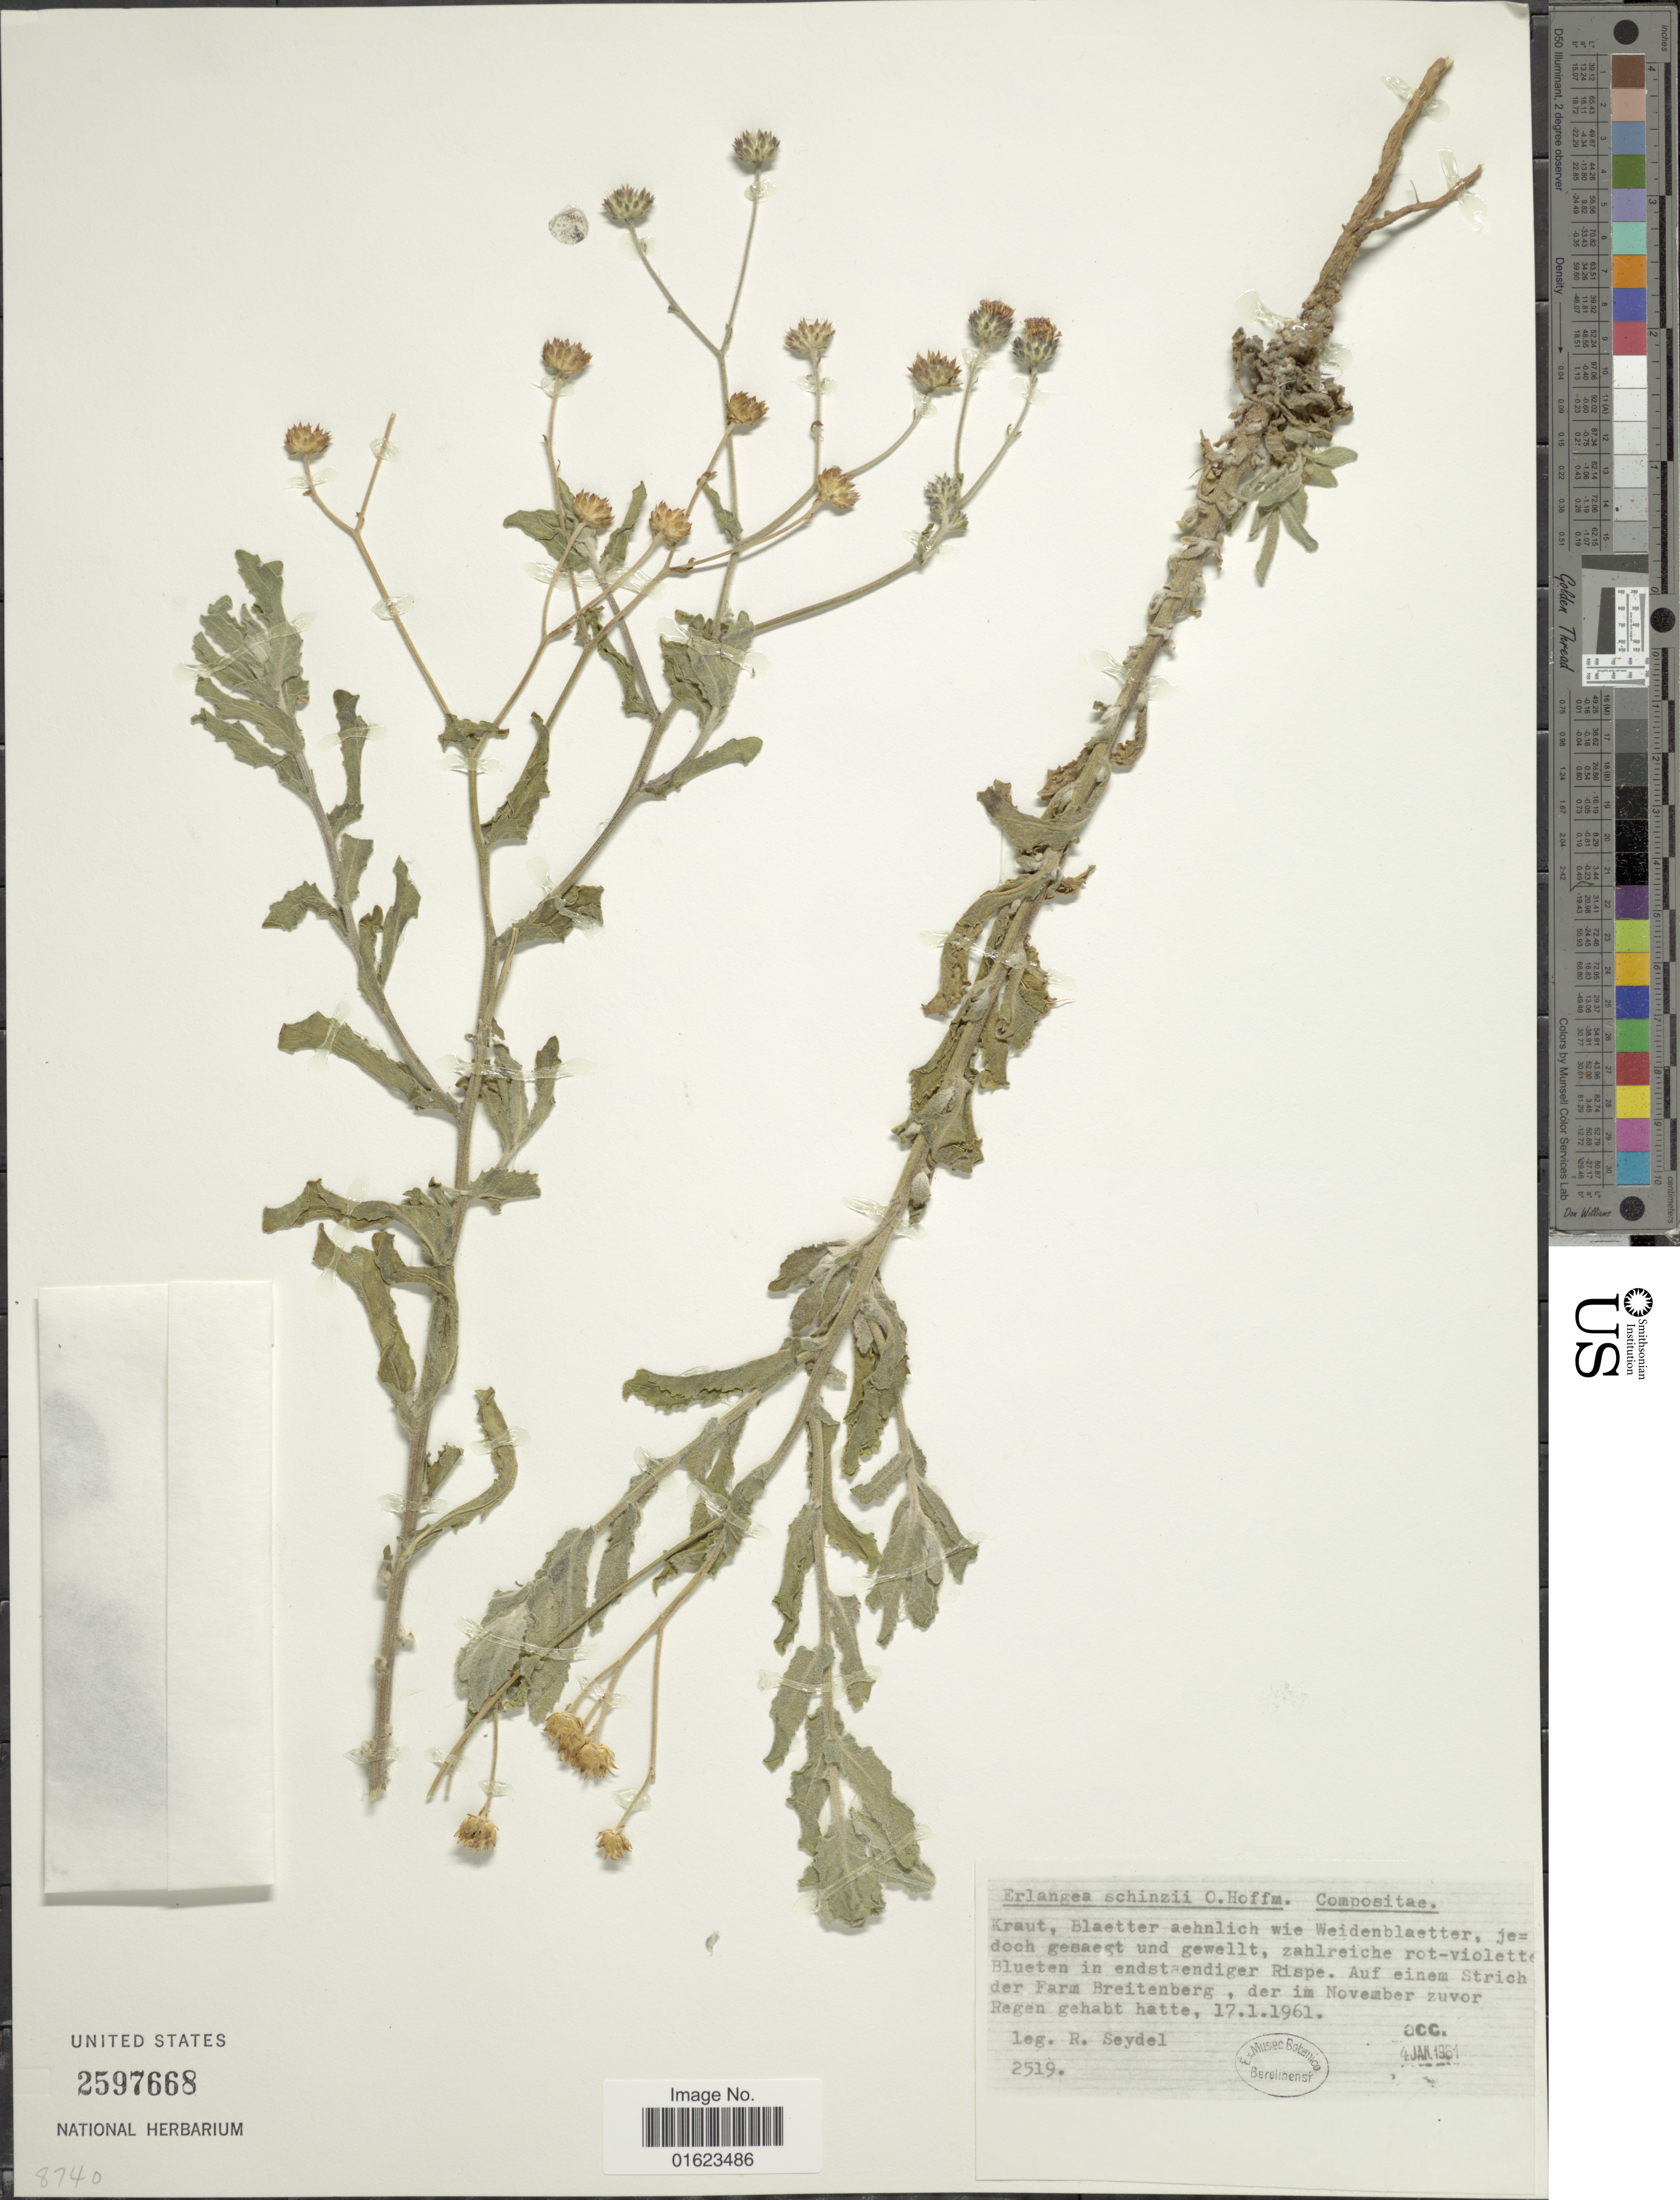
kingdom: Plantae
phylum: Tracheophyta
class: Magnoliopsida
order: Asterales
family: Asteraceae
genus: Erlangea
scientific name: Erlangea schinzii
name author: O. Hoffm.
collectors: R. Seydel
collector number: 2519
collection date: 1961-01-17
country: South Africa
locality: Kraut, Blaetter aehnlich wie Weidenblaetter, Auf einem Strich der Farm Breitenburg. [unsure placement]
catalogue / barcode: US 2597668